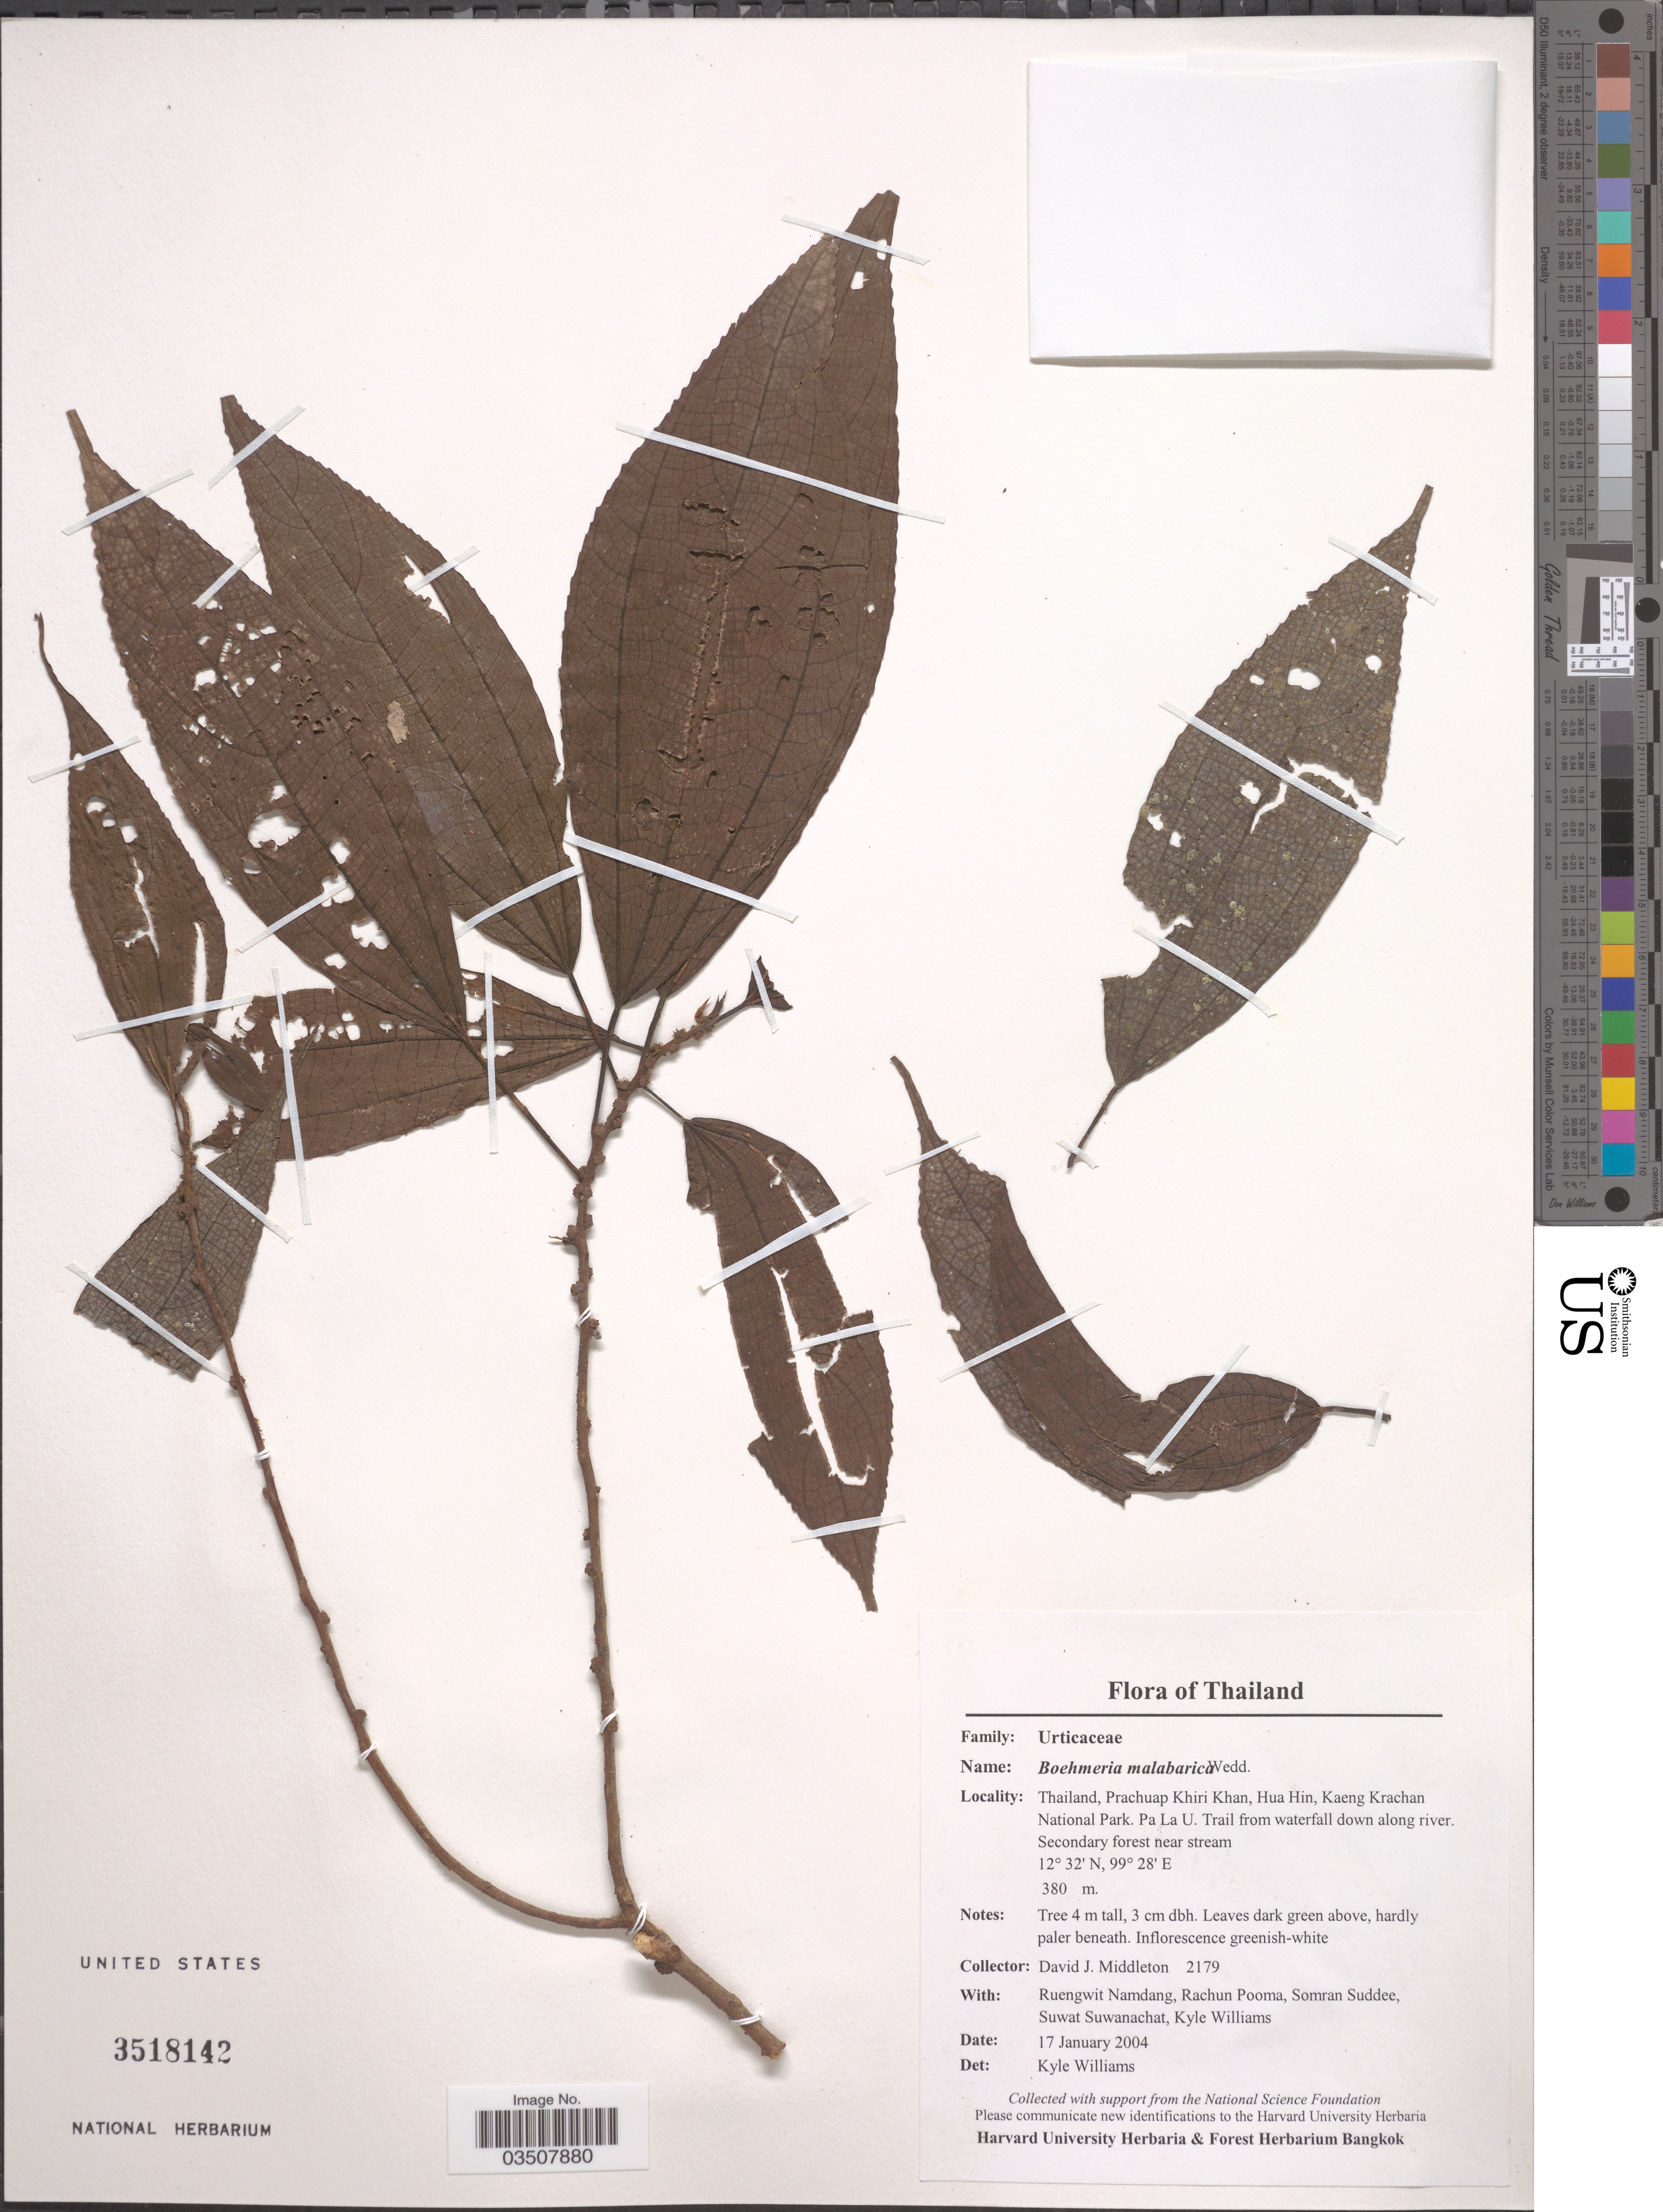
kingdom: Plantae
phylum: Tracheophyta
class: Magnoliopsida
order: Rosales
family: Urticaceae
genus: Boehmeria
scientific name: Boehmeria malabarica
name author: Wedd.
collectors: D. J. Middleton, R. Namdang, R. Pooma, S. Suddee & et al.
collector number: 2179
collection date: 2004-01-17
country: Thailand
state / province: Prachuap Khiri Khan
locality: Hua Hin, Kaeng Krachan National Park. Pa La U. Trail from waterfall down along river.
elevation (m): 380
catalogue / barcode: US 3518142